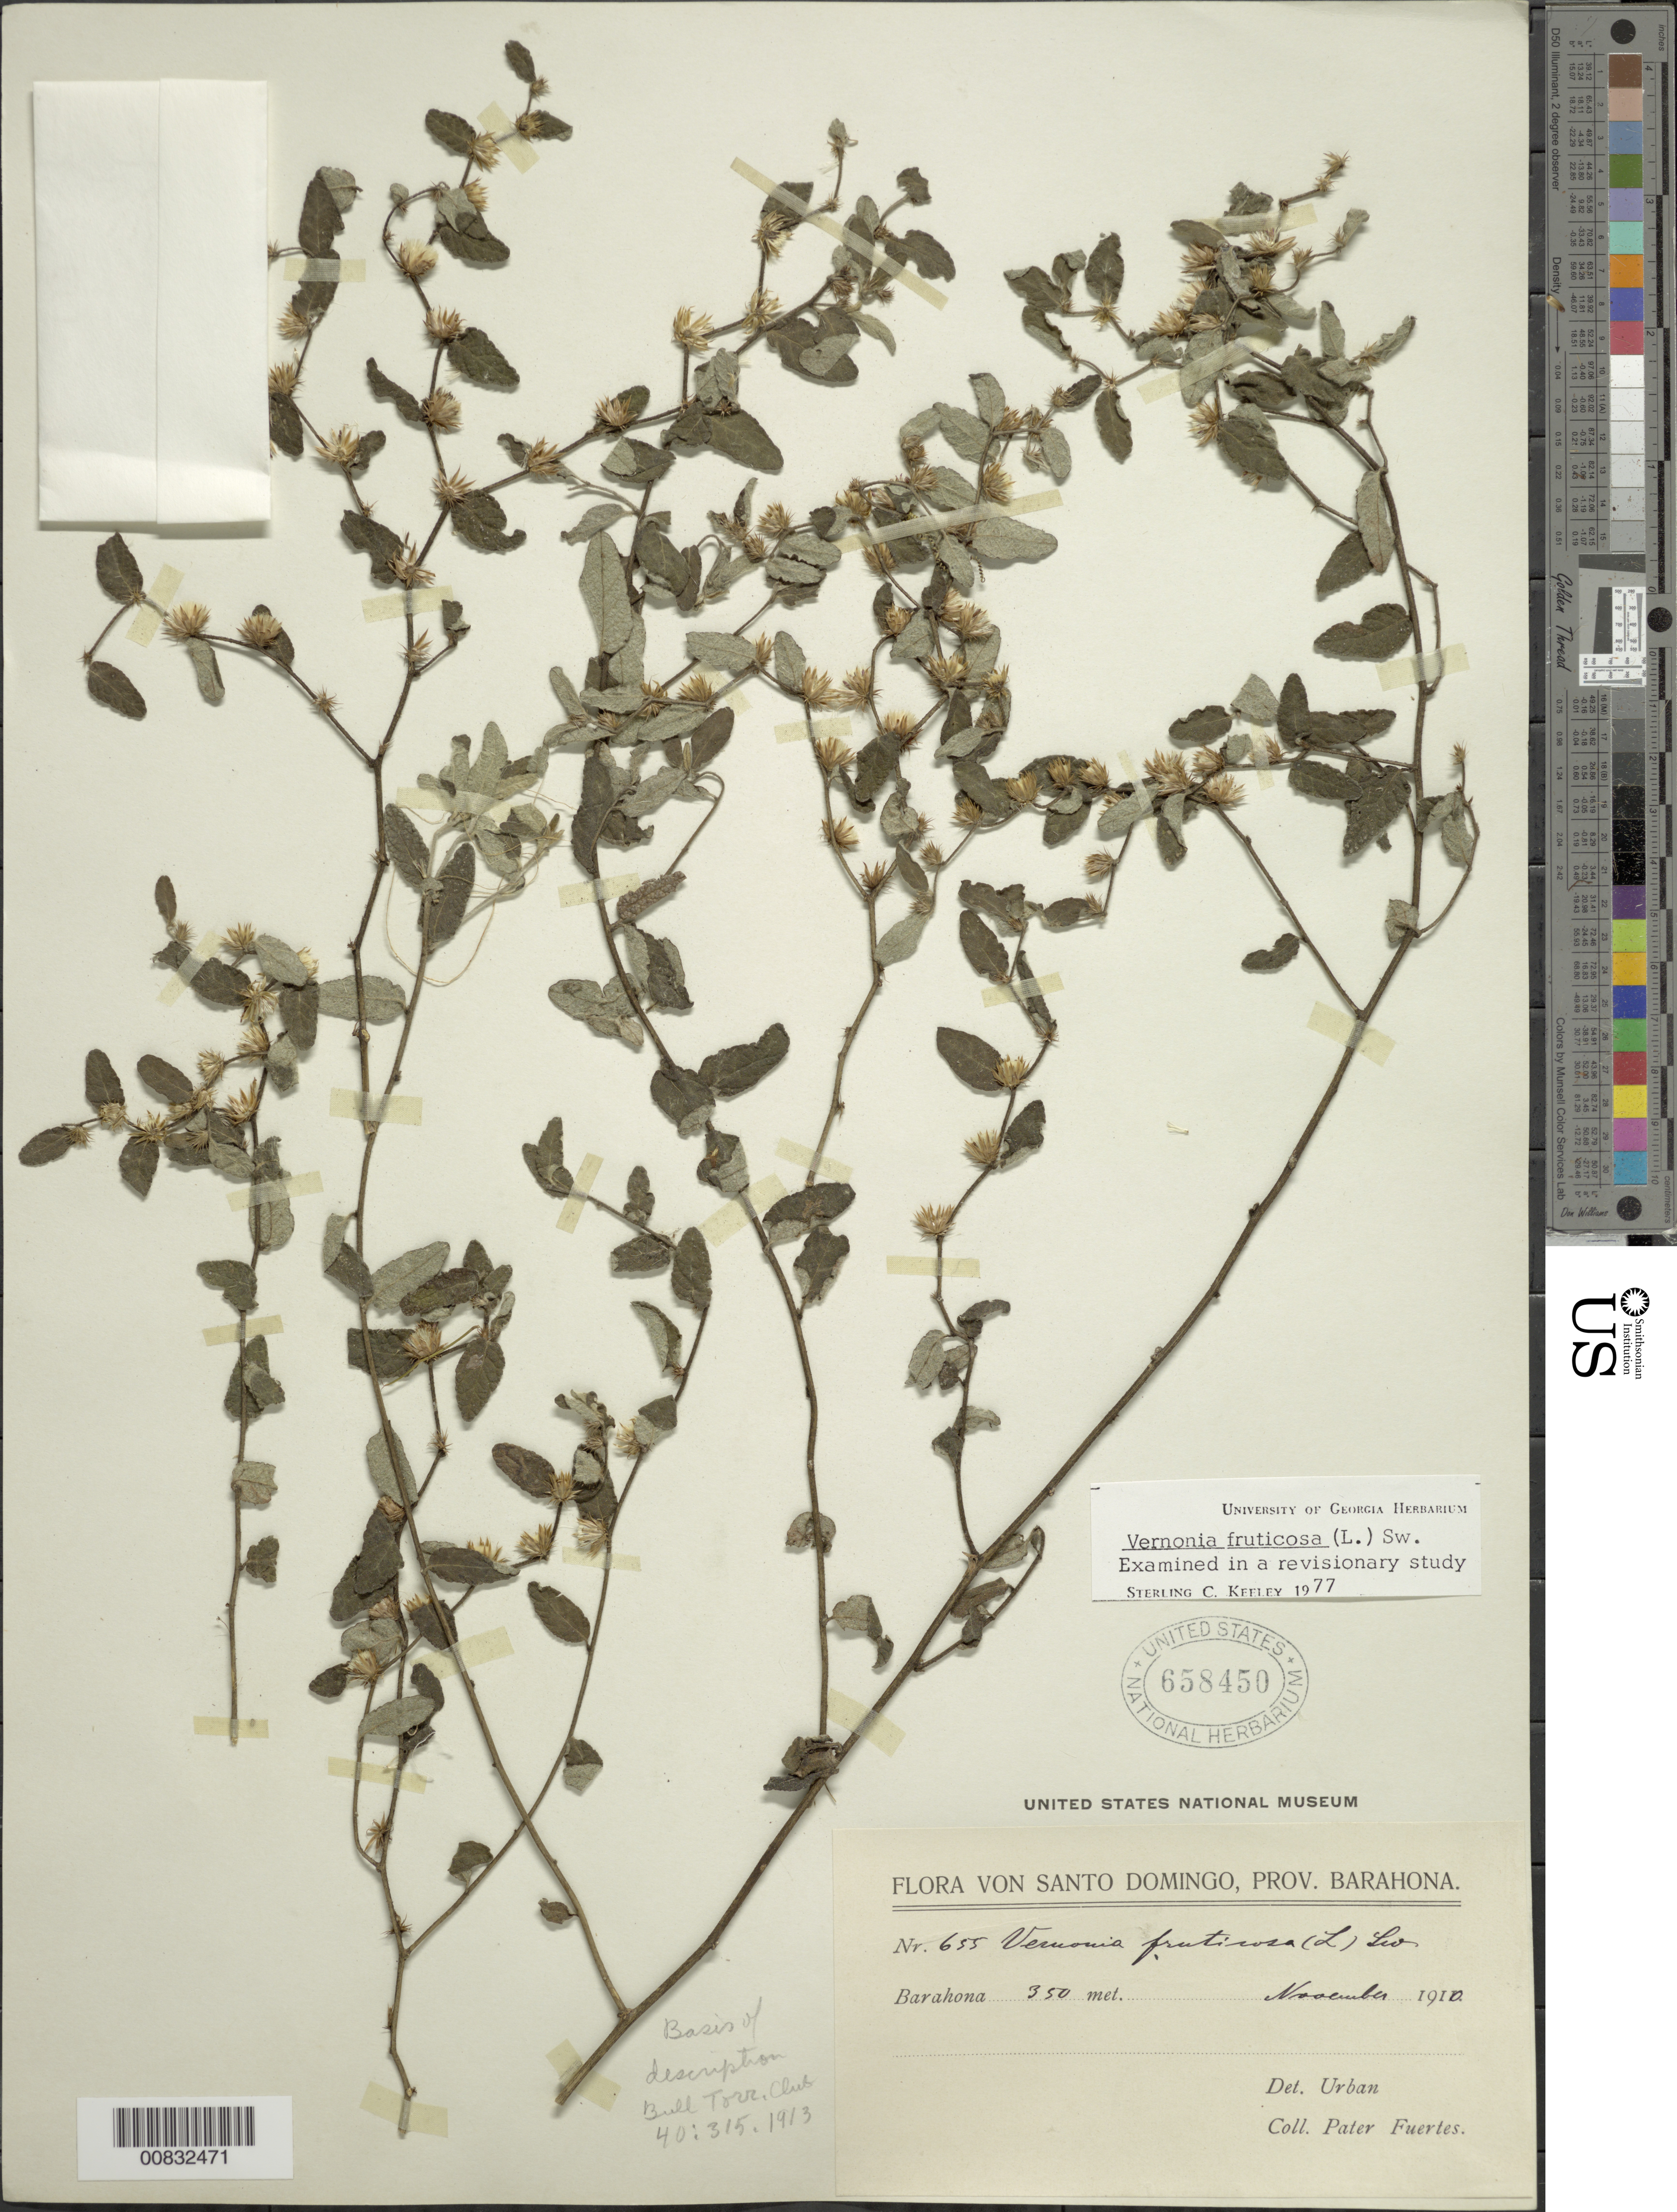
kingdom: Plantae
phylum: Tracheophyta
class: Magnoliopsida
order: Asterales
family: Asteraceae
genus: Lepidaploa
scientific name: Lepidaploa fruticosa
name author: (L.) H. Rob.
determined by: Keeley, S. C.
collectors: M. D. Fuertes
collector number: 655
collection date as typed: Nov 1910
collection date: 1910-11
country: Dominican Republic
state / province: Barahona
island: Hispaniola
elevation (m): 350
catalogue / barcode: US 658450